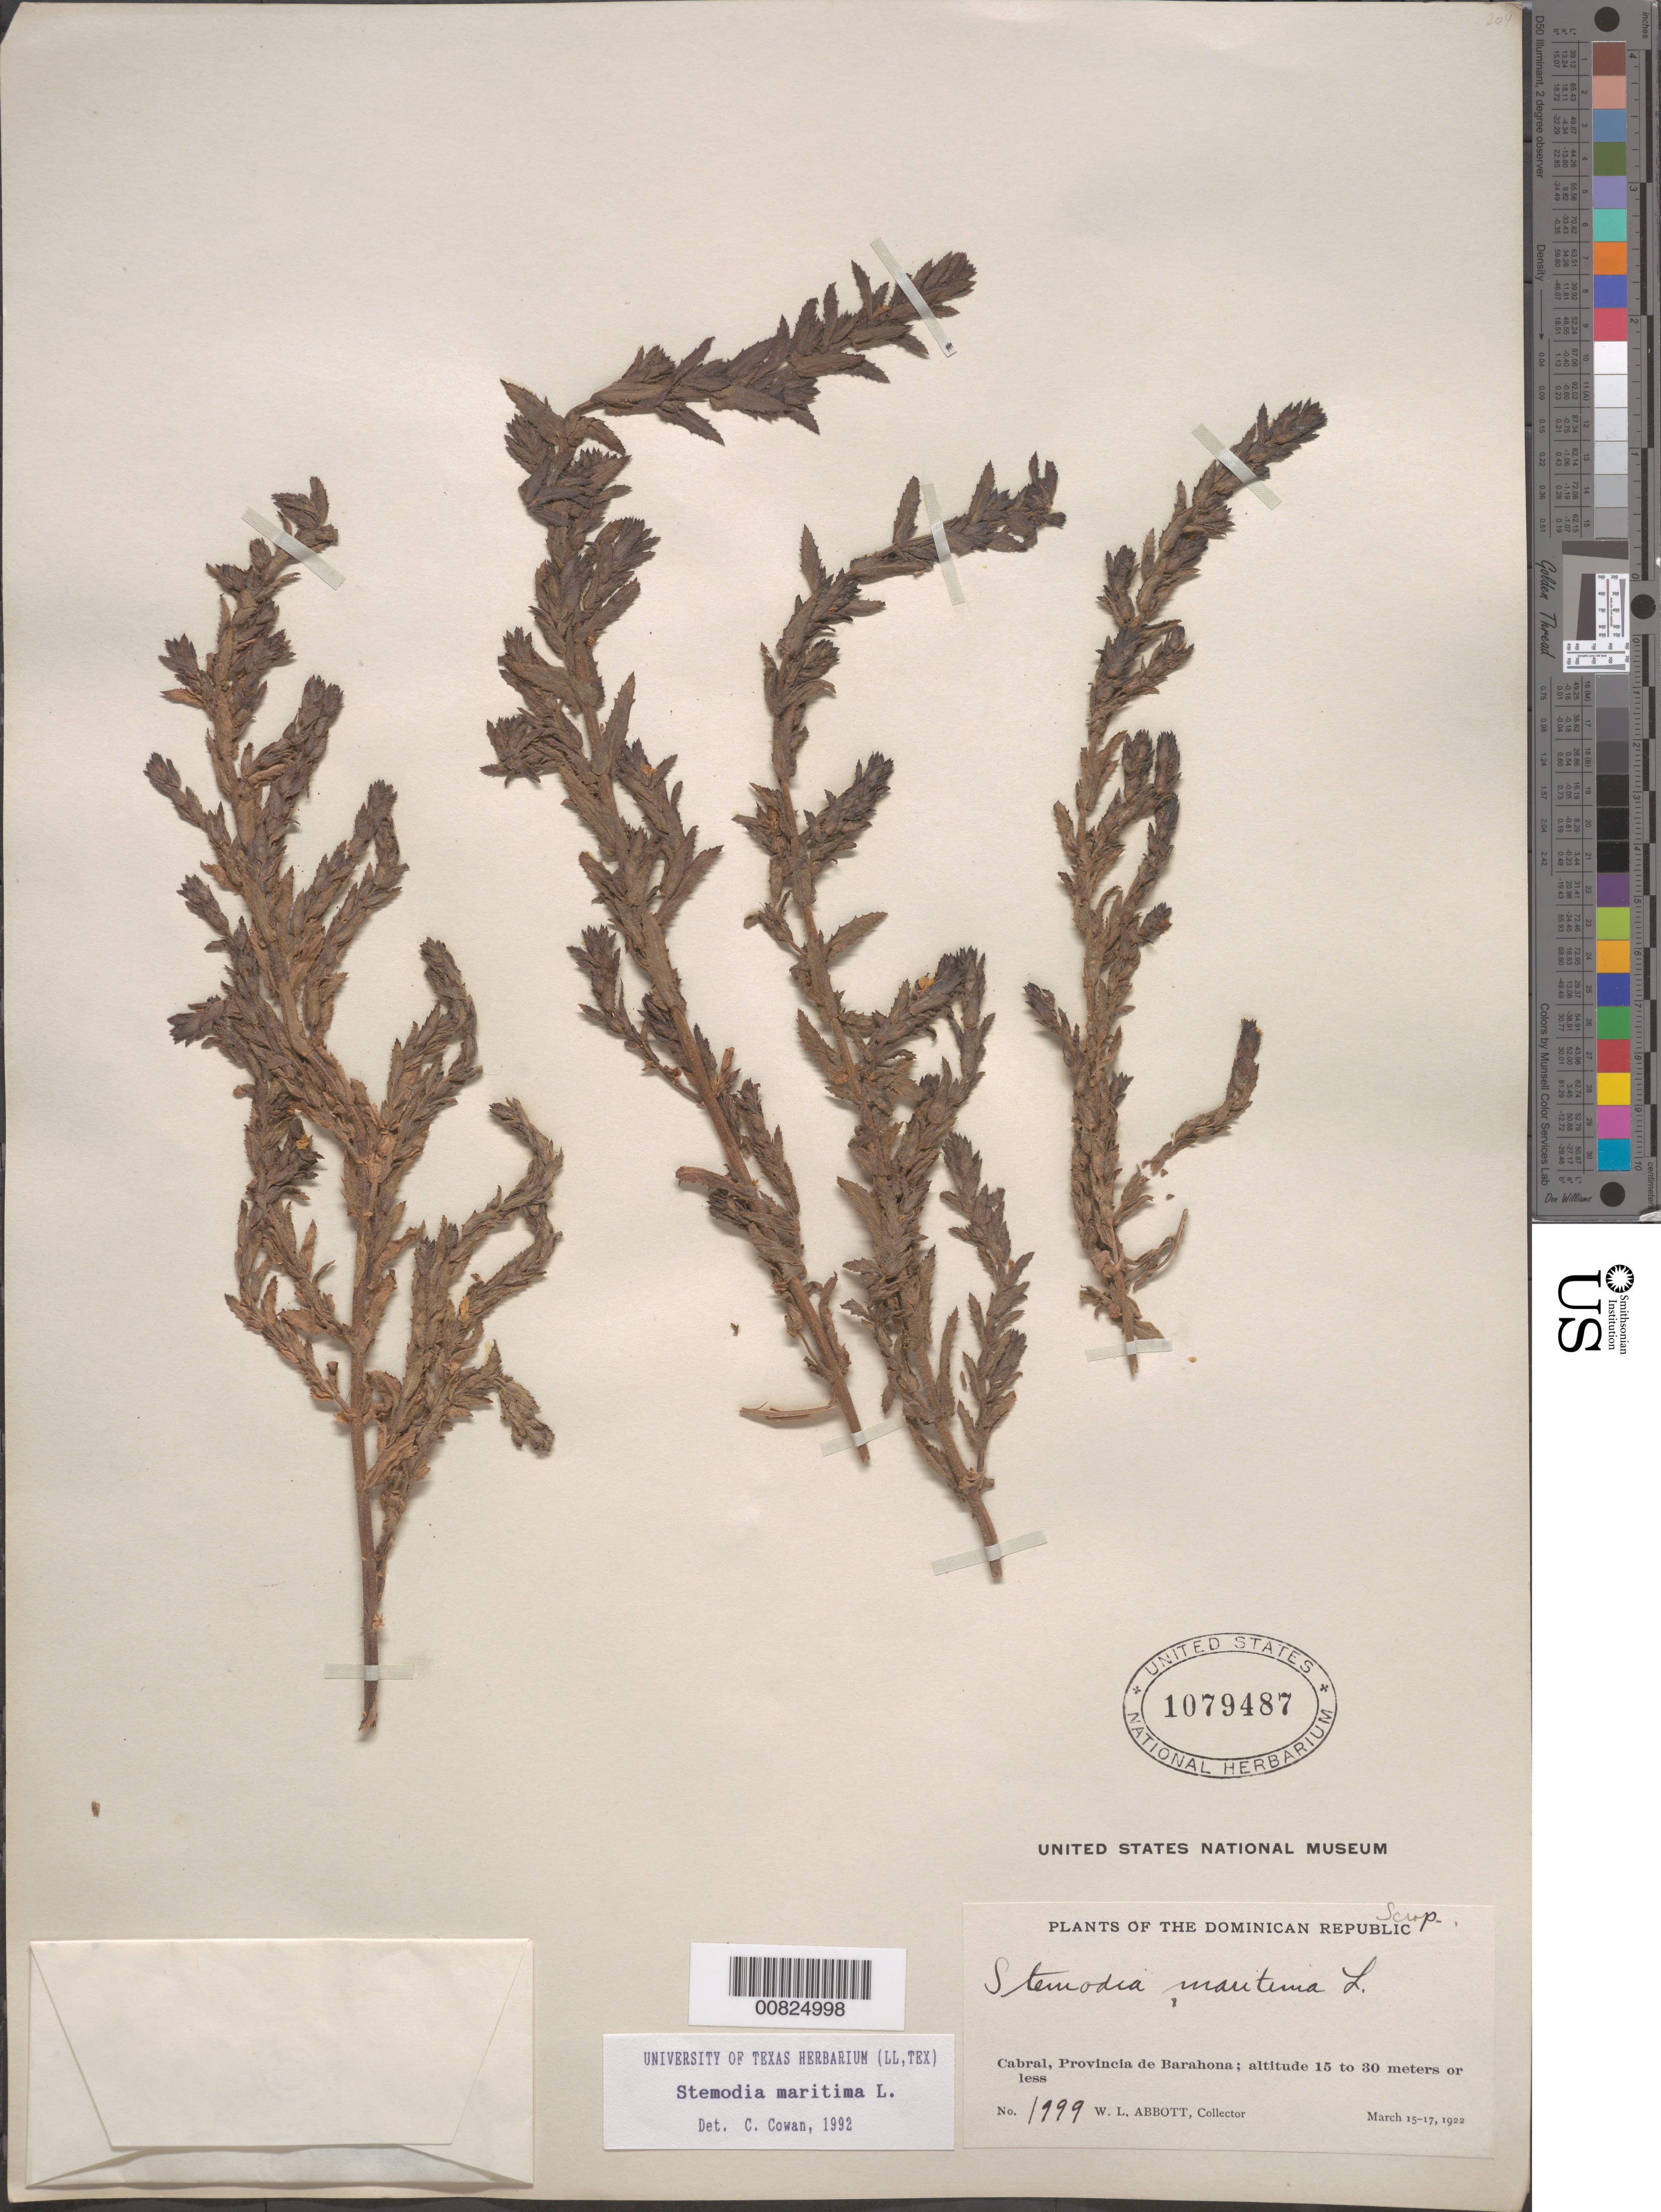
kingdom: Plantae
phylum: Tracheophyta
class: Magnoliopsida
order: Lamiales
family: Plantaginaceae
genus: Stemodia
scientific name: Stemodia maritima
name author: L.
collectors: W. L. Abbott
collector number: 1999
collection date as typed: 15 Mar 1922 to 17 Mar 1922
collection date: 1922-03-15/1922-03-17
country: Dominican Republic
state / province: Barahona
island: Hispaniola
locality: Cabral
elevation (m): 115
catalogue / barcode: US 1079487